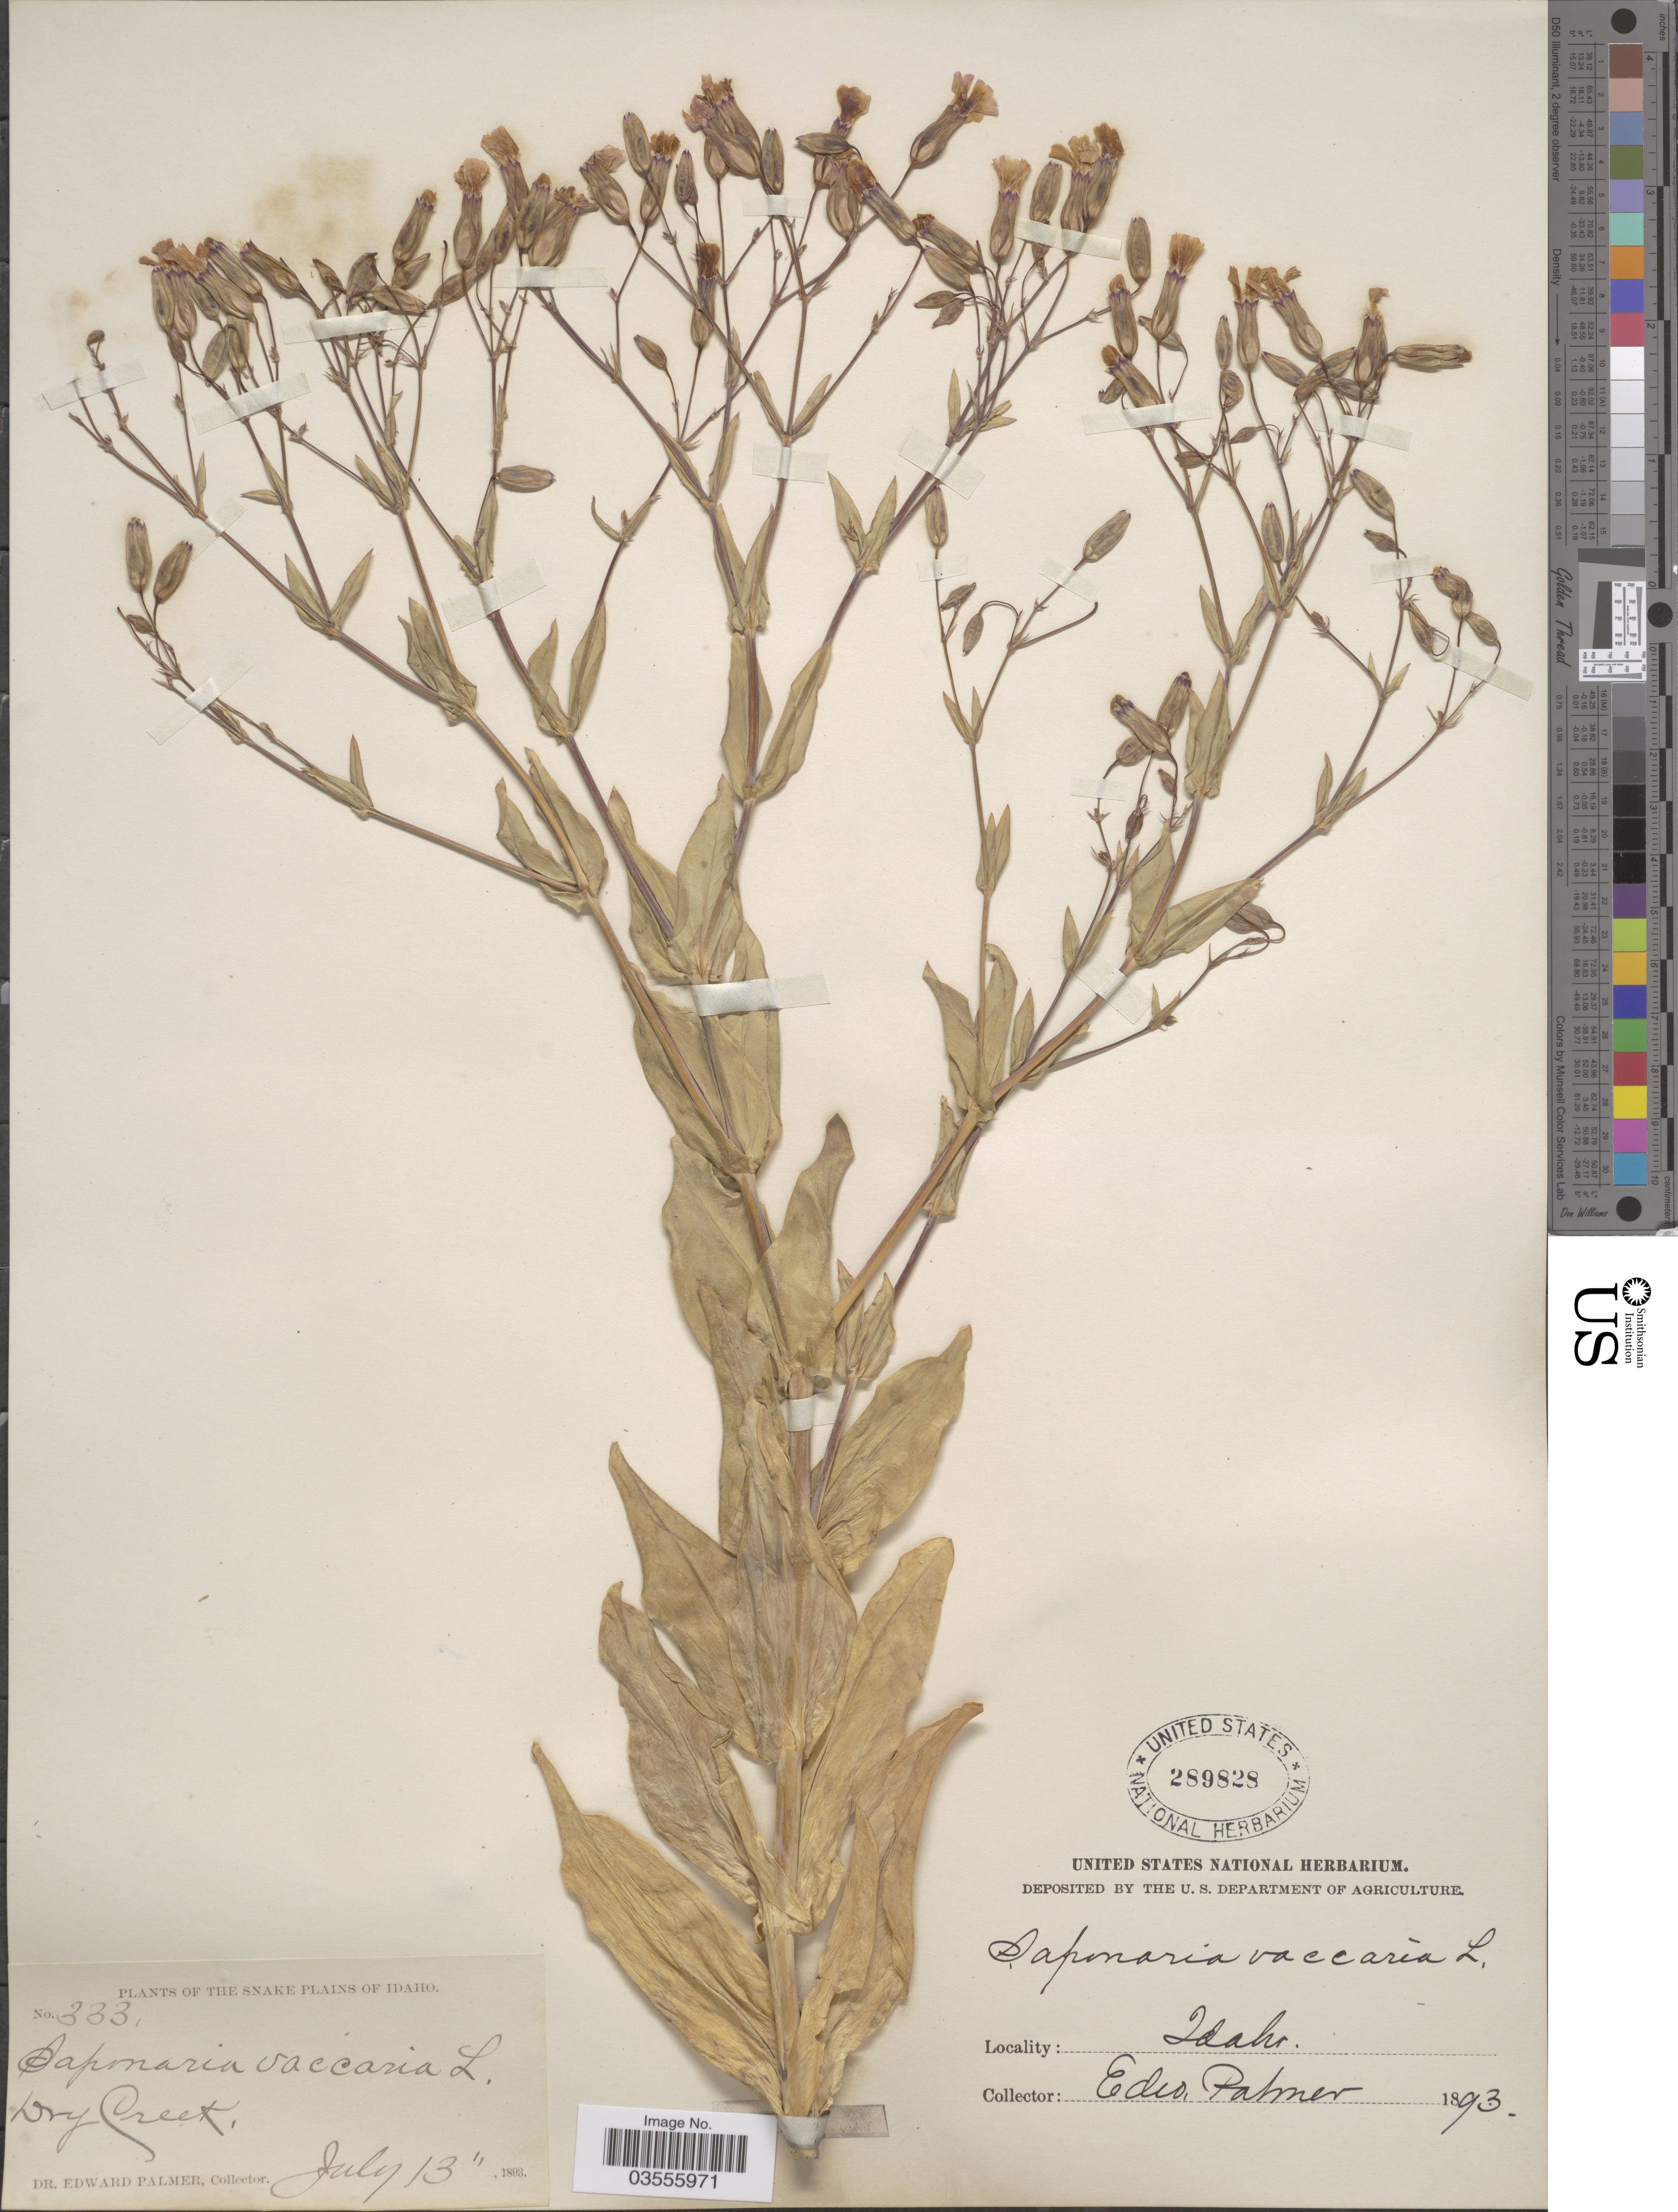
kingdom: Plantae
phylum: Tracheophyta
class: Magnoliopsida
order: Caryophyllales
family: Caryophyllaceae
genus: Gypsophila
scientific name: Gypsophila vaccaria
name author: (L.) Sm.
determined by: Strong, M. T., (US), Smithsonian Institution - National Museum of Natural History (UNITED STATES)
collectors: E. Palmer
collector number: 333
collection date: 1893-07-13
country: United States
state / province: Idaho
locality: The Snake Plains of Idaho. Dry Creek.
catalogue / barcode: US 289828